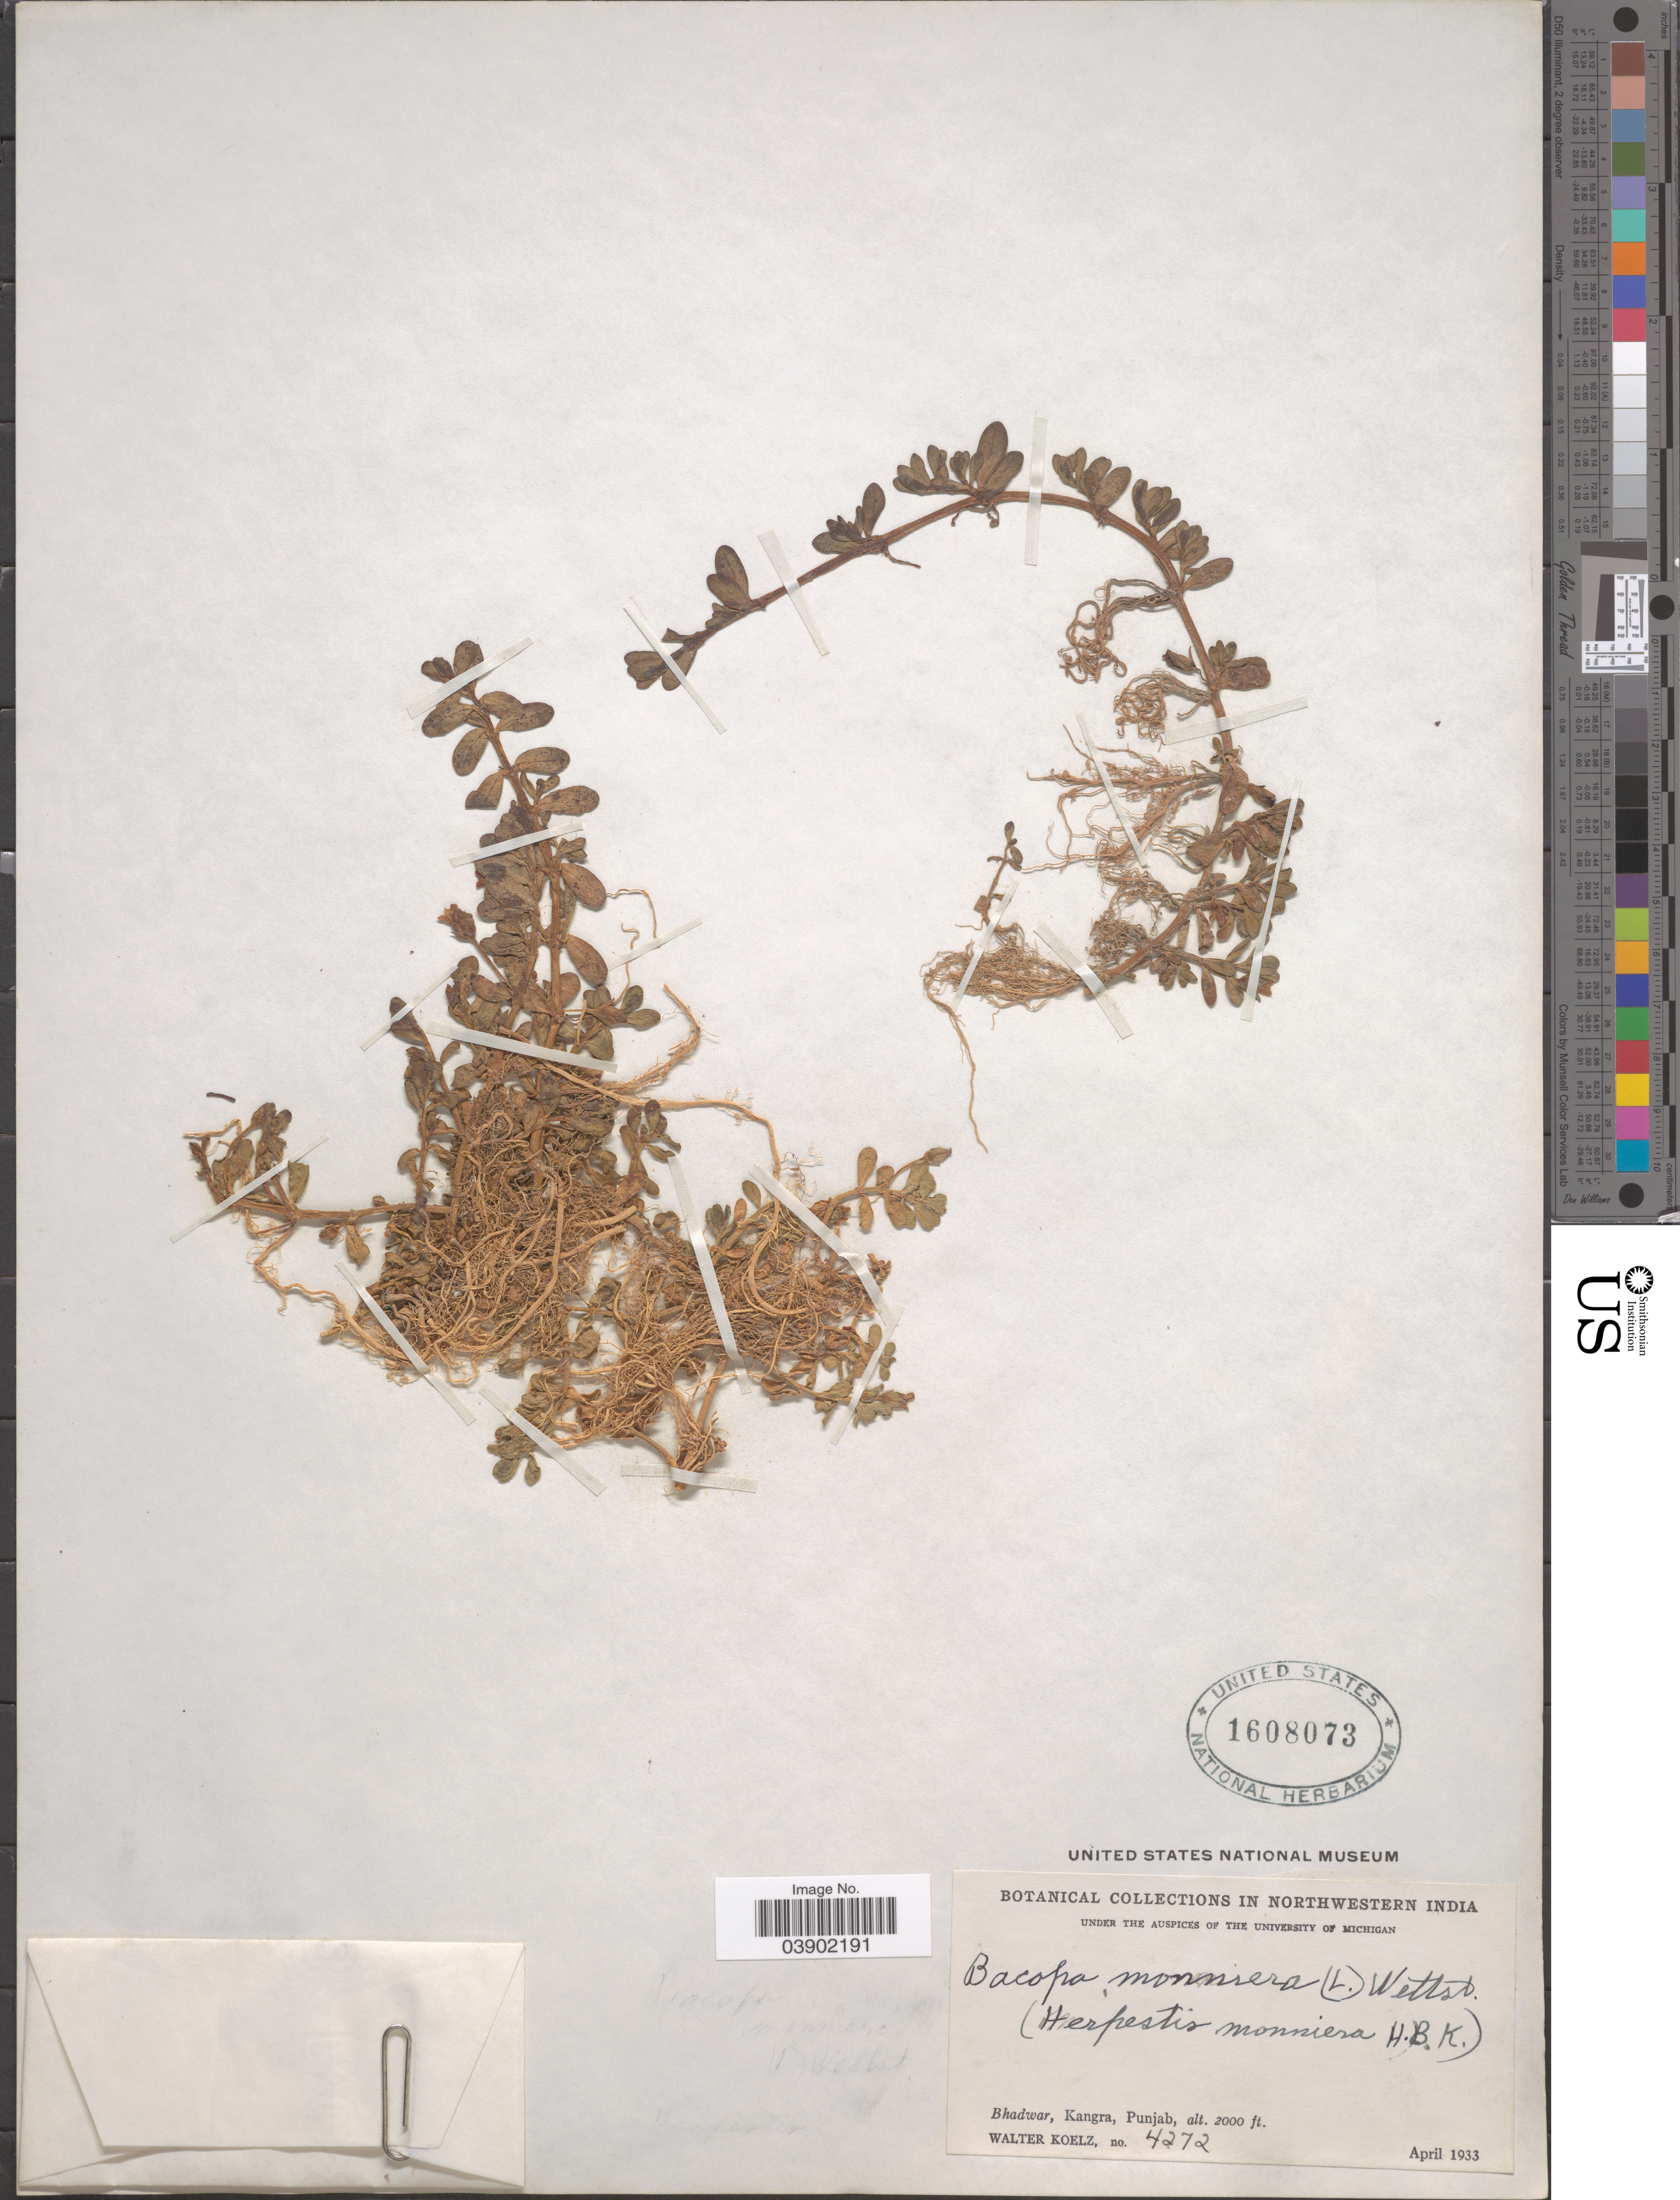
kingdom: Plantae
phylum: Tracheophyta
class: Magnoliopsida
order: Lamiales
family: Plantaginaceae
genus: Bacopa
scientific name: Bacopa monnieri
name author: (L.) Wettst.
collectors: W. N. Koelz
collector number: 4272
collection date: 1933-04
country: India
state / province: Punjab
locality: Northwestern India. Bhadwar, Kangra.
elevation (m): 610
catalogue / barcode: US 1608073